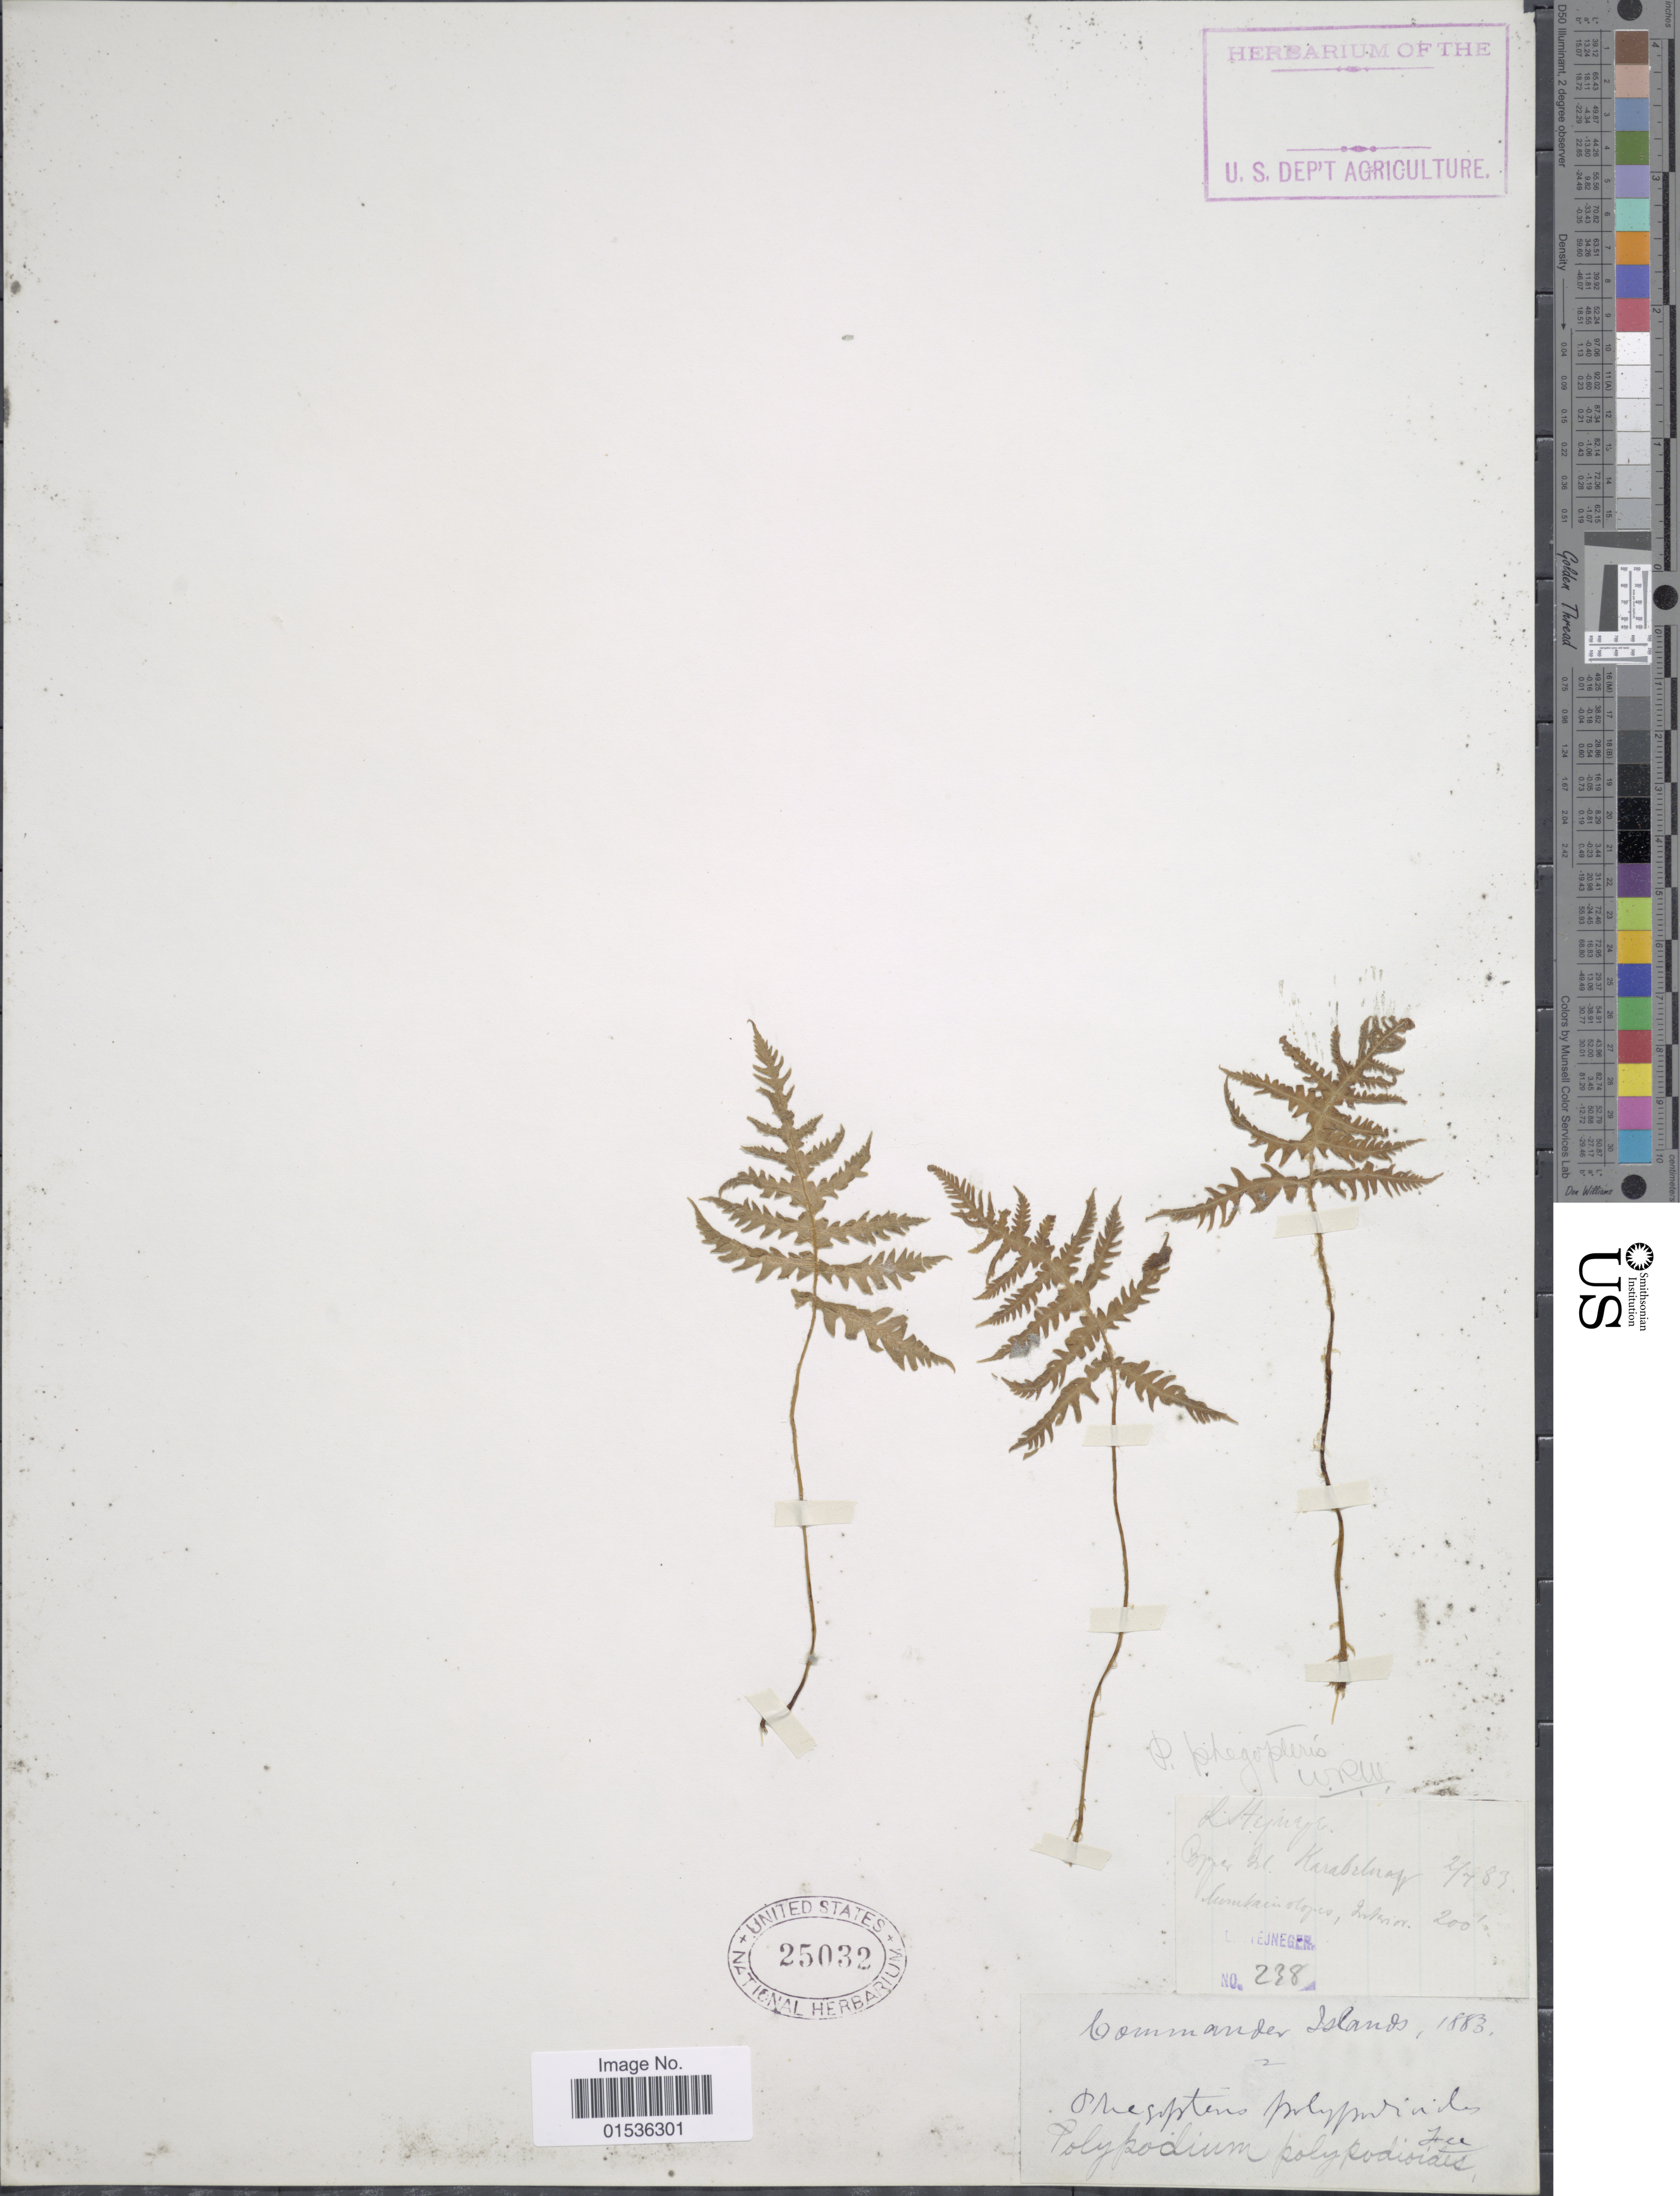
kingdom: Plantae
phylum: Tracheophyta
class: Polypodiopsida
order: Polypodiales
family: Thelypteridaceae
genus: Phegopteris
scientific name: Phegopteris connectilis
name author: (Michx.) Watt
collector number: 238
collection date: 1883-02-07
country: Russian Federation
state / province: Kamchatka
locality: Commander Islands.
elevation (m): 61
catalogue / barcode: US 25032